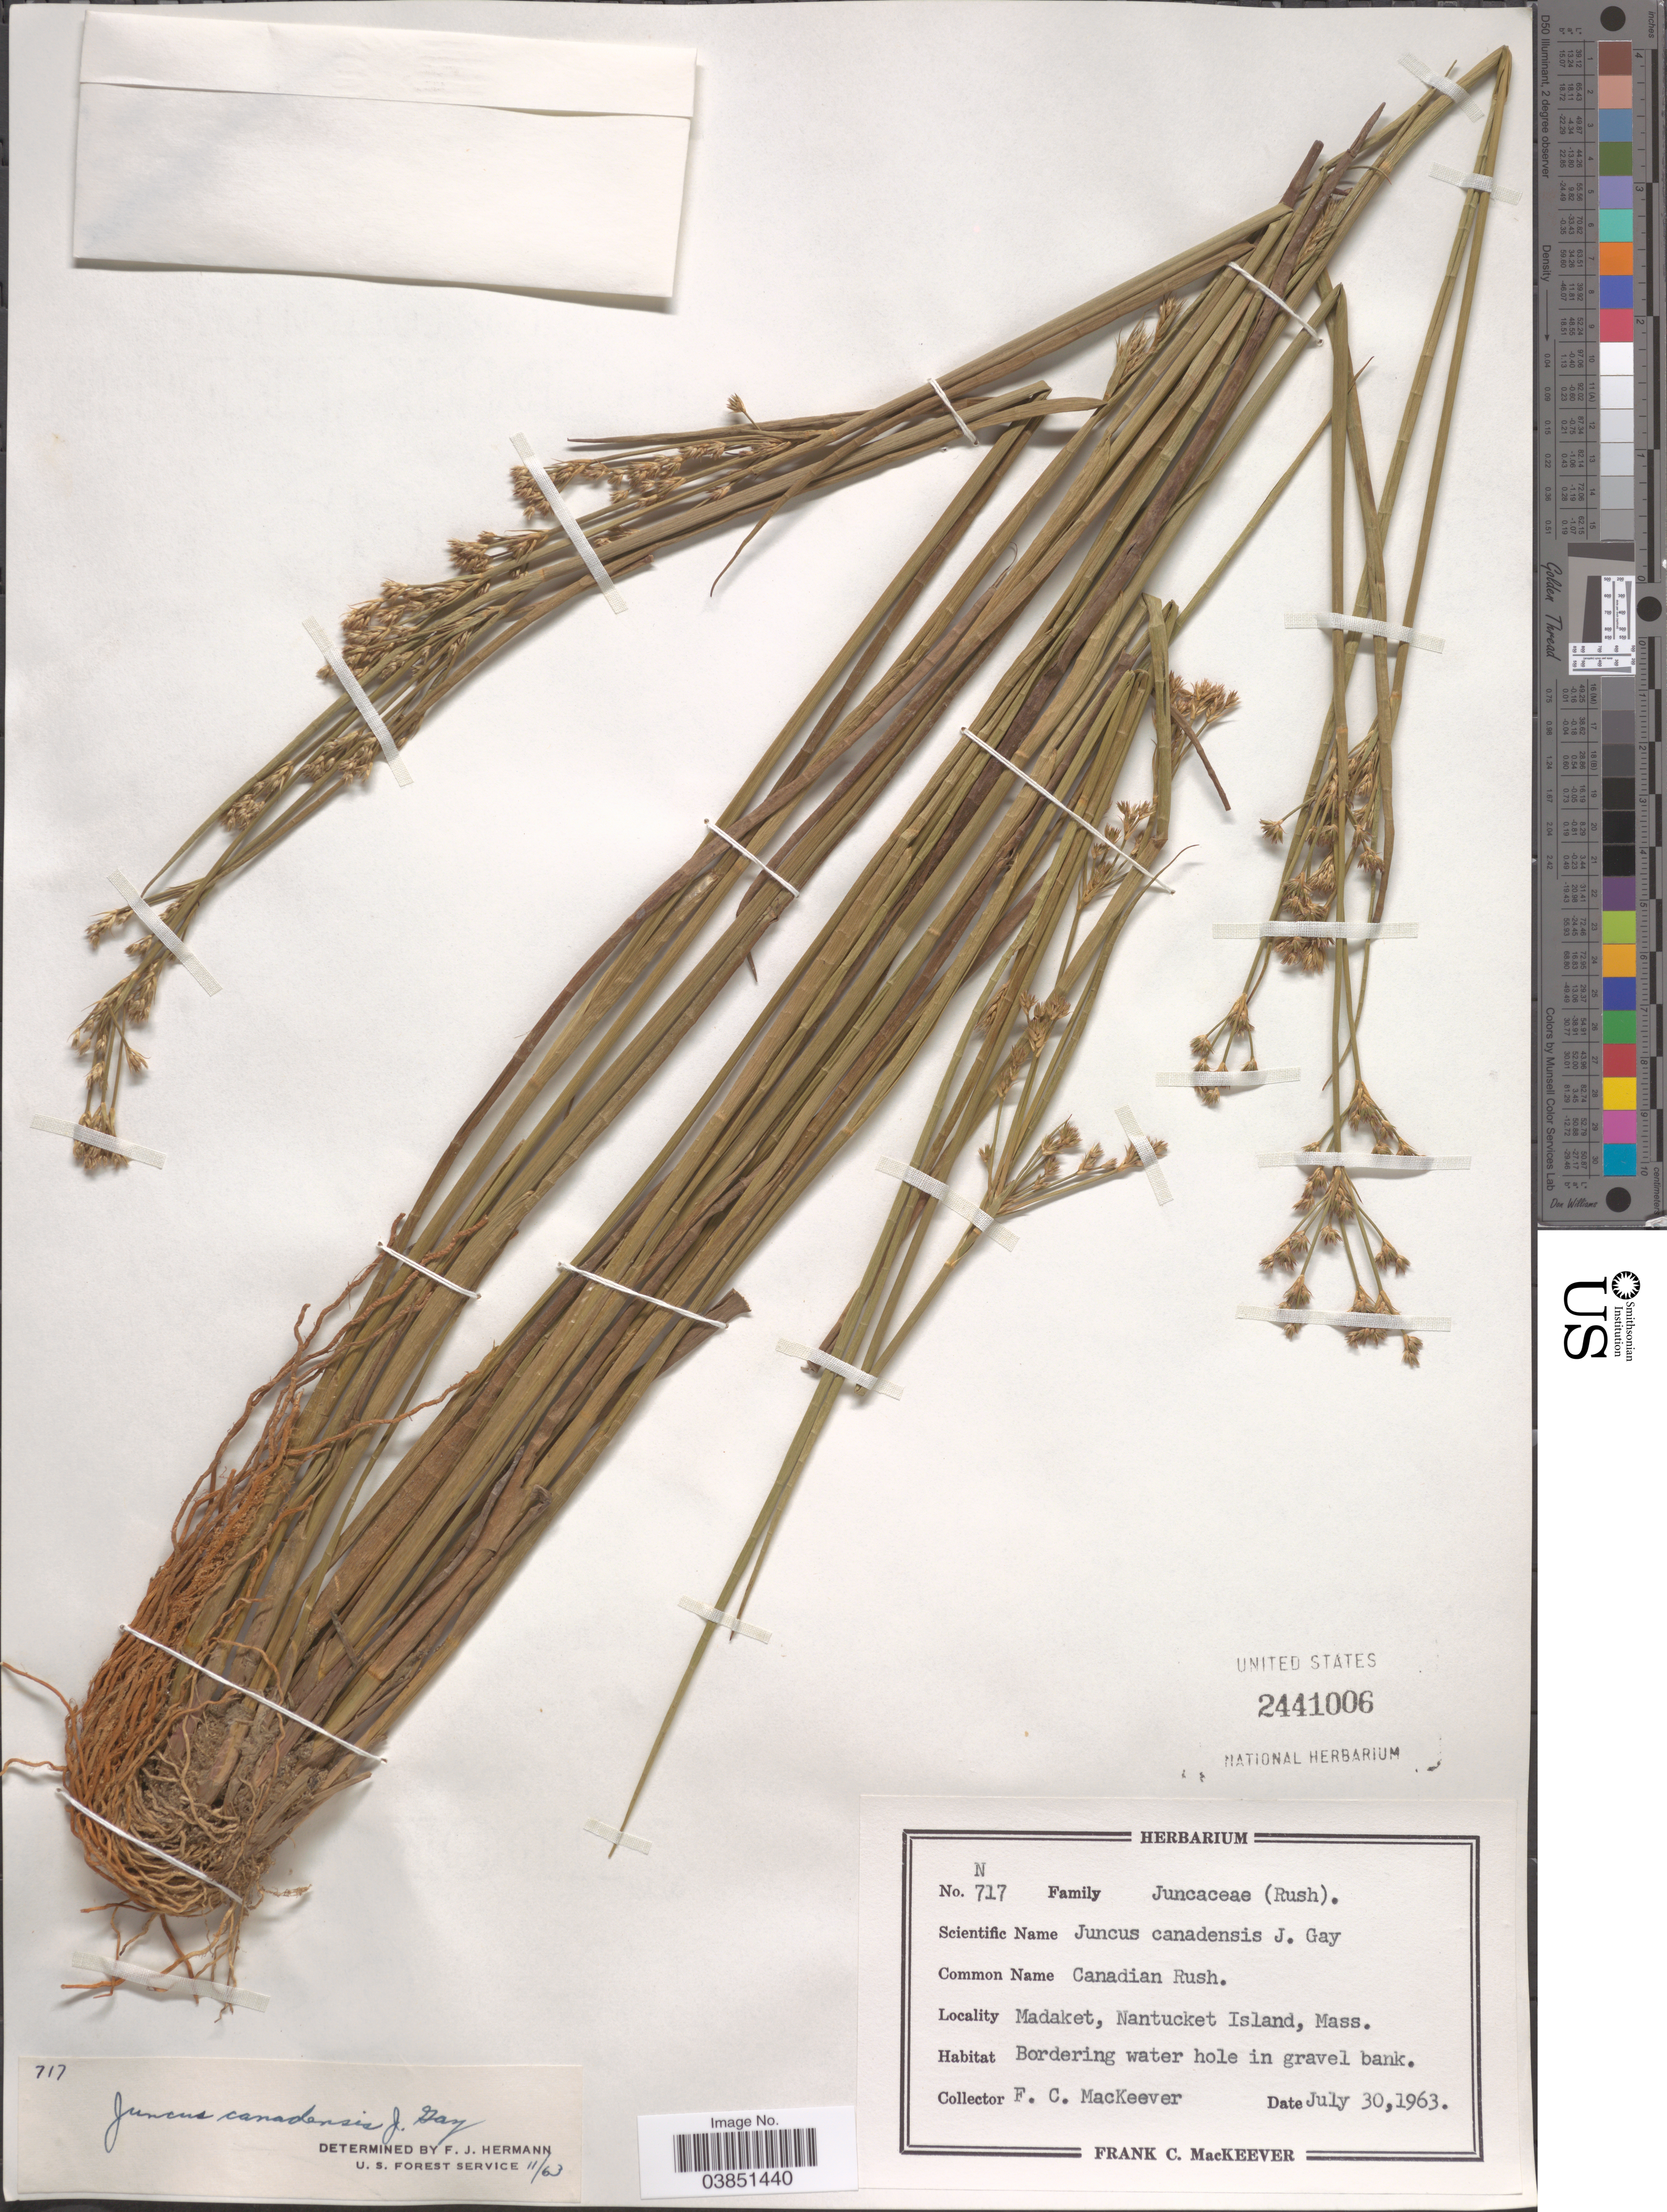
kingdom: Plantae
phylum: Tracheophyta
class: Liliopsida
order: Poales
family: Juncaceae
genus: Juncus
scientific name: Juncus canadensis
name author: J. Gay ex Laharpe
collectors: F. Mackeever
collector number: N 717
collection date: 1963-07-30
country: United States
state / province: Massachusetts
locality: Madaket, Nantucket Island.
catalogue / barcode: US 2441006